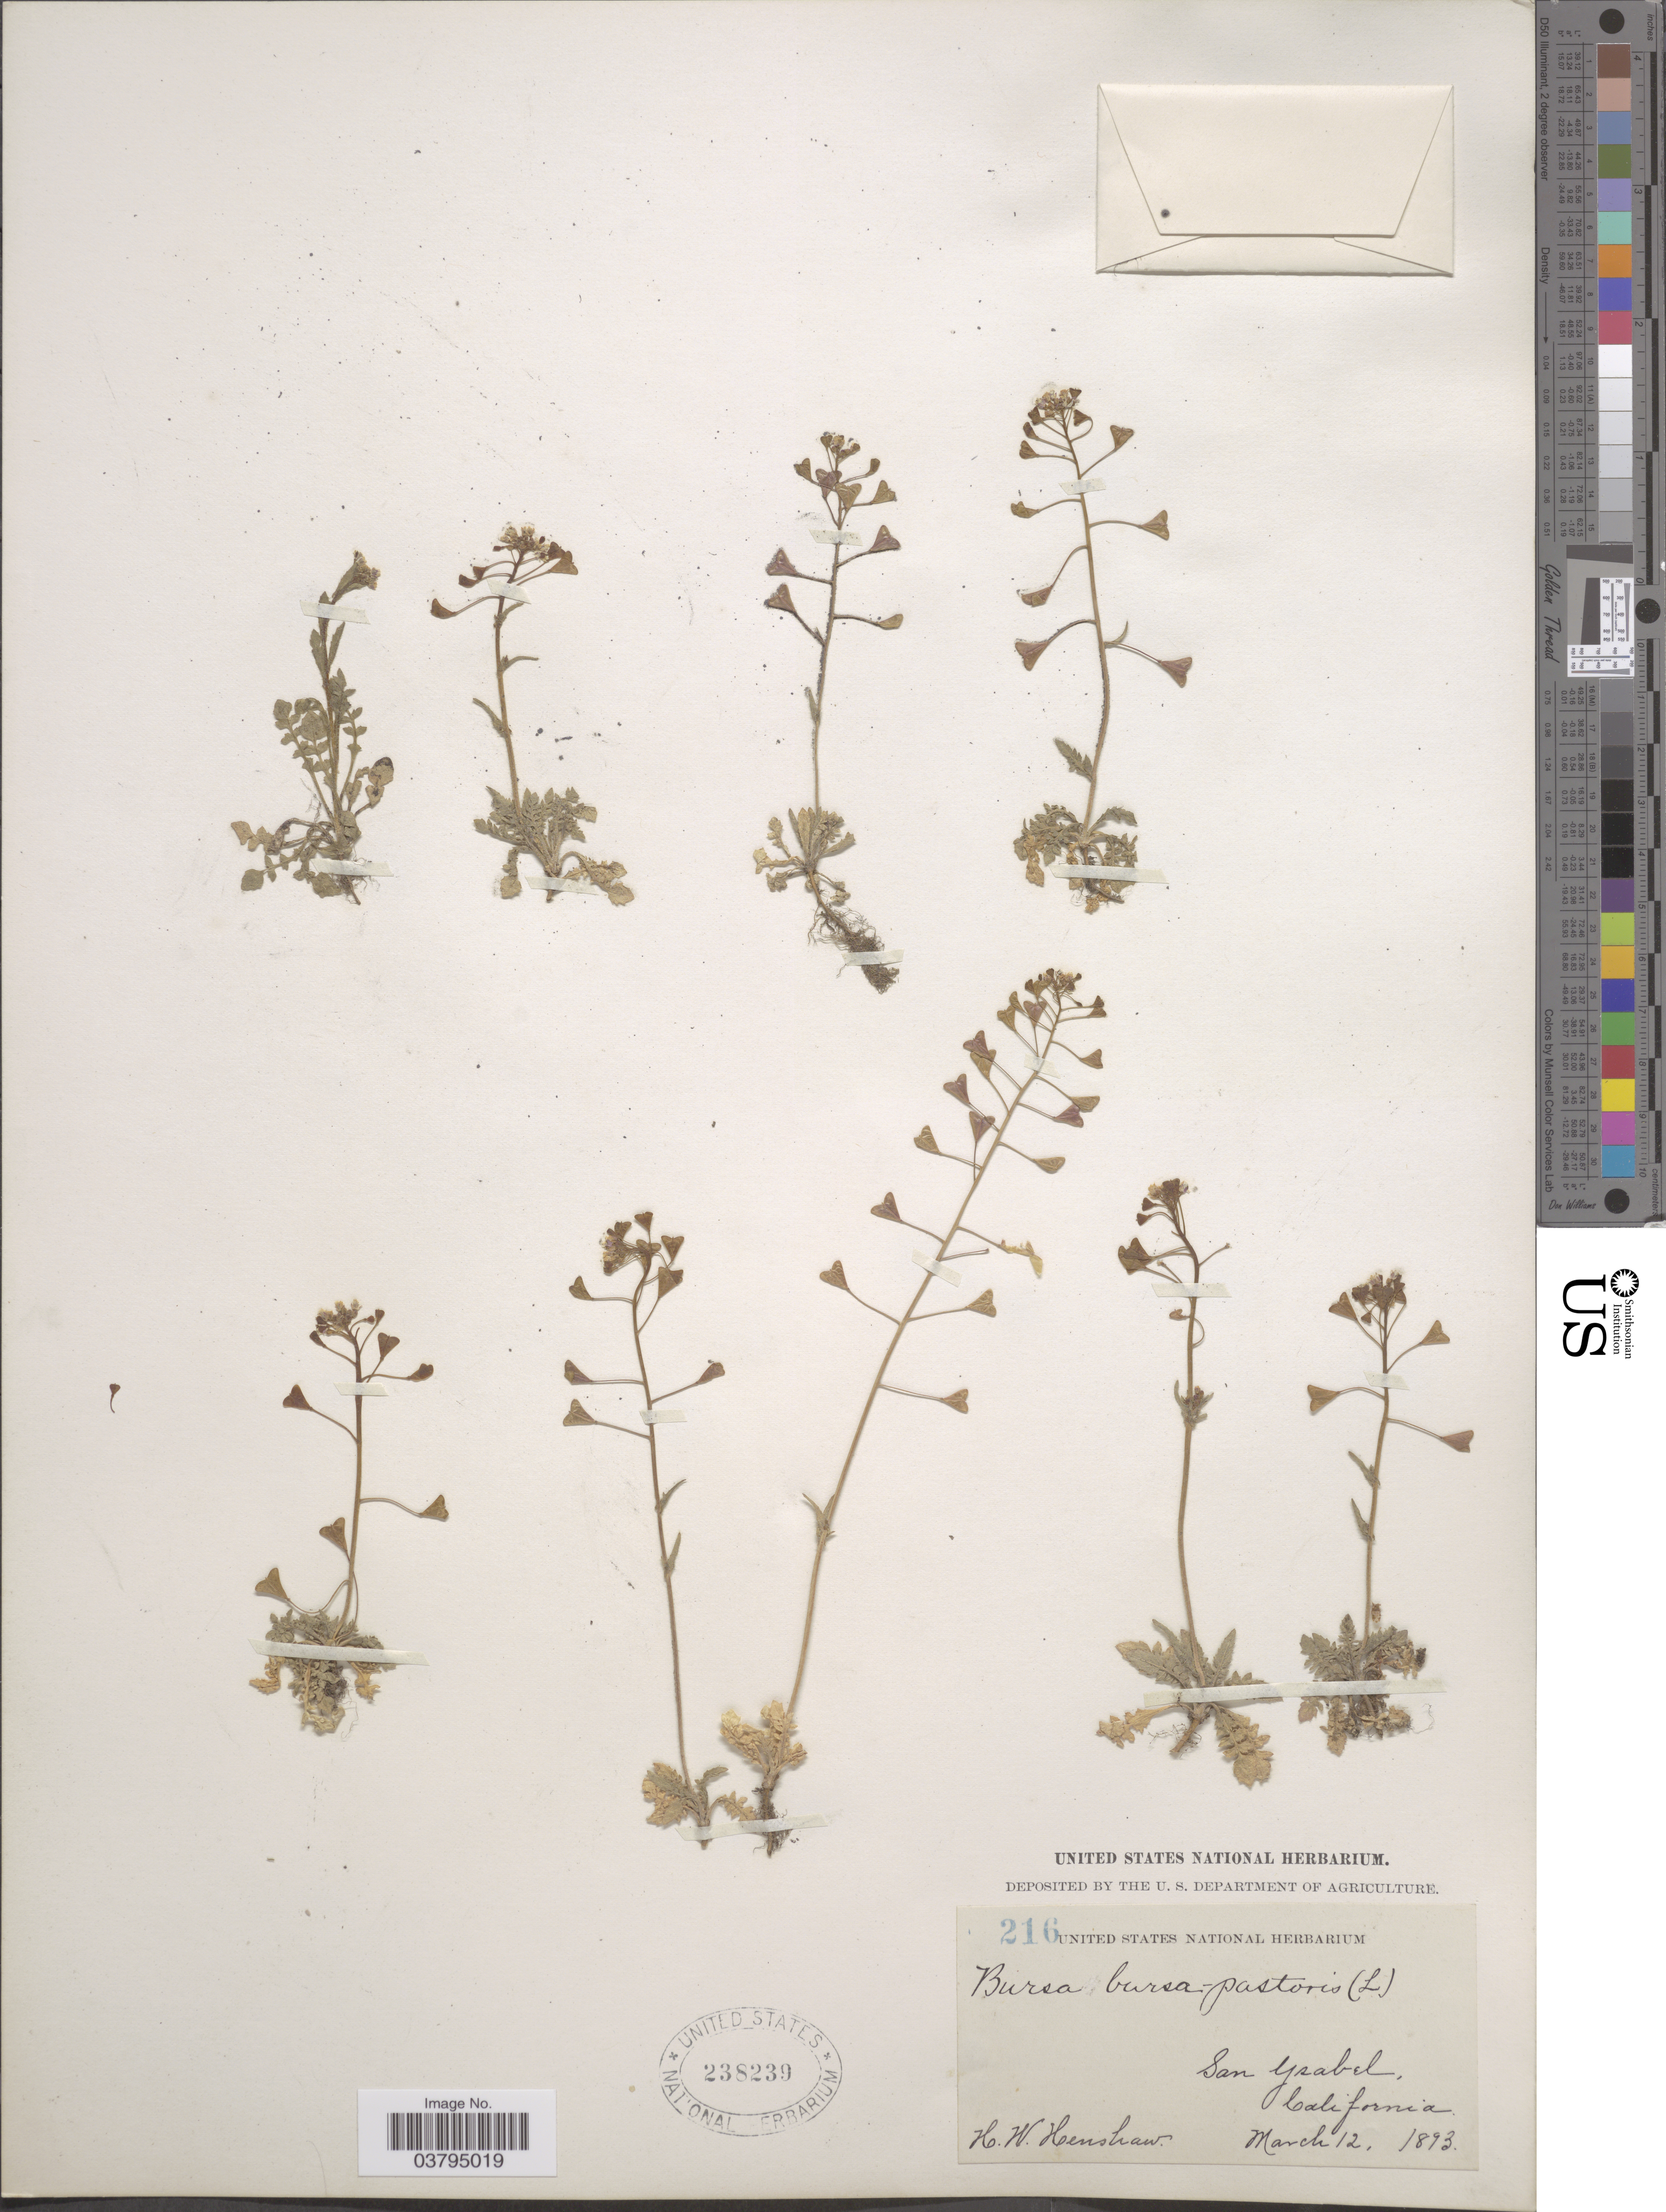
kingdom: Plantae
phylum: Tracheophyta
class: Magnoliopsida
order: Brassicales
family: Brassicaceae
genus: Capsella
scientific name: Capsella bursa-pastoris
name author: (L.) Medik.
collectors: H. Henshaw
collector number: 216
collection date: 1893-03-12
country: United States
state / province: California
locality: San Ysabel.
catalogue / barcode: US 238239